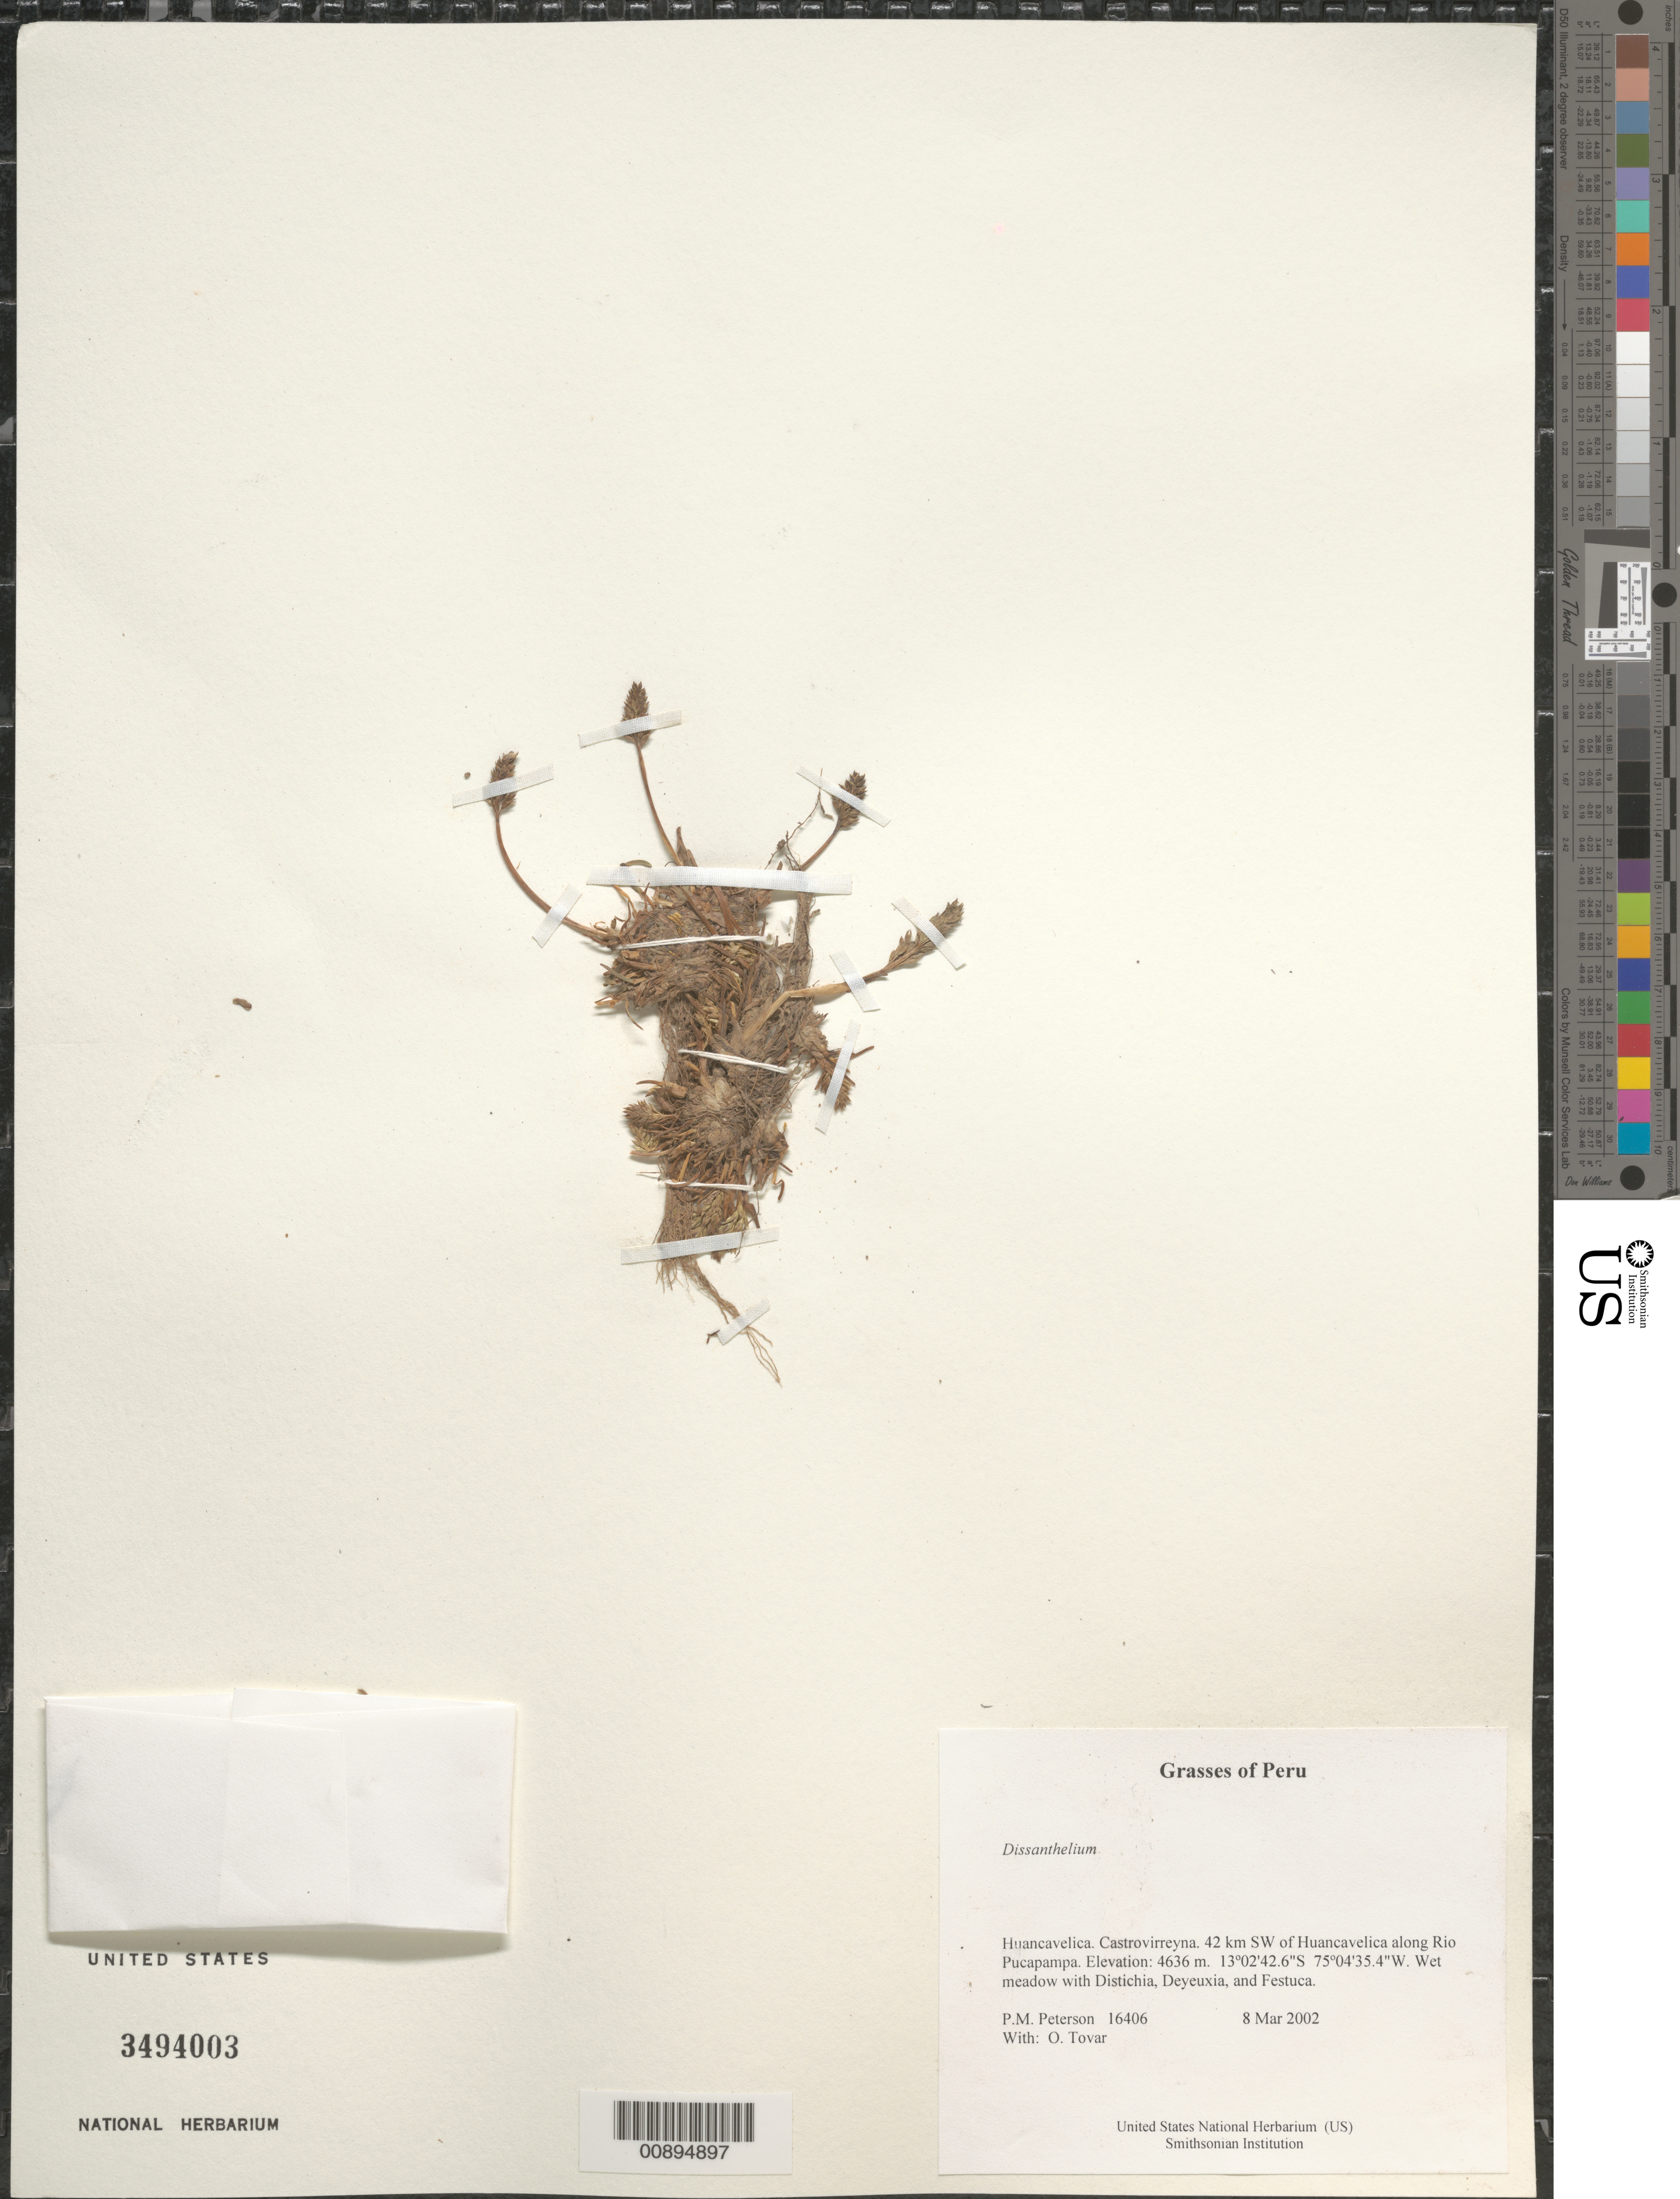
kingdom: Plantae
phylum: Tracheophyta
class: Liliopsida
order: Poales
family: Poaceae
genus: Dissanthelium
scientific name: Dissanthelium sp.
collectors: P. M. Peterson & Ó. Tovar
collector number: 16406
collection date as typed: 08 Mar 2002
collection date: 2002-03-08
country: Peru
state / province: Huancavelica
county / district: Castrovirreyna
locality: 42 km SW of Huancavelica along Rio Pucapampa.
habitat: Wet meadow with ~Distichia, Deyeuxia,~ and ~Festuca~.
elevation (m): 4636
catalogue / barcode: US 3494003